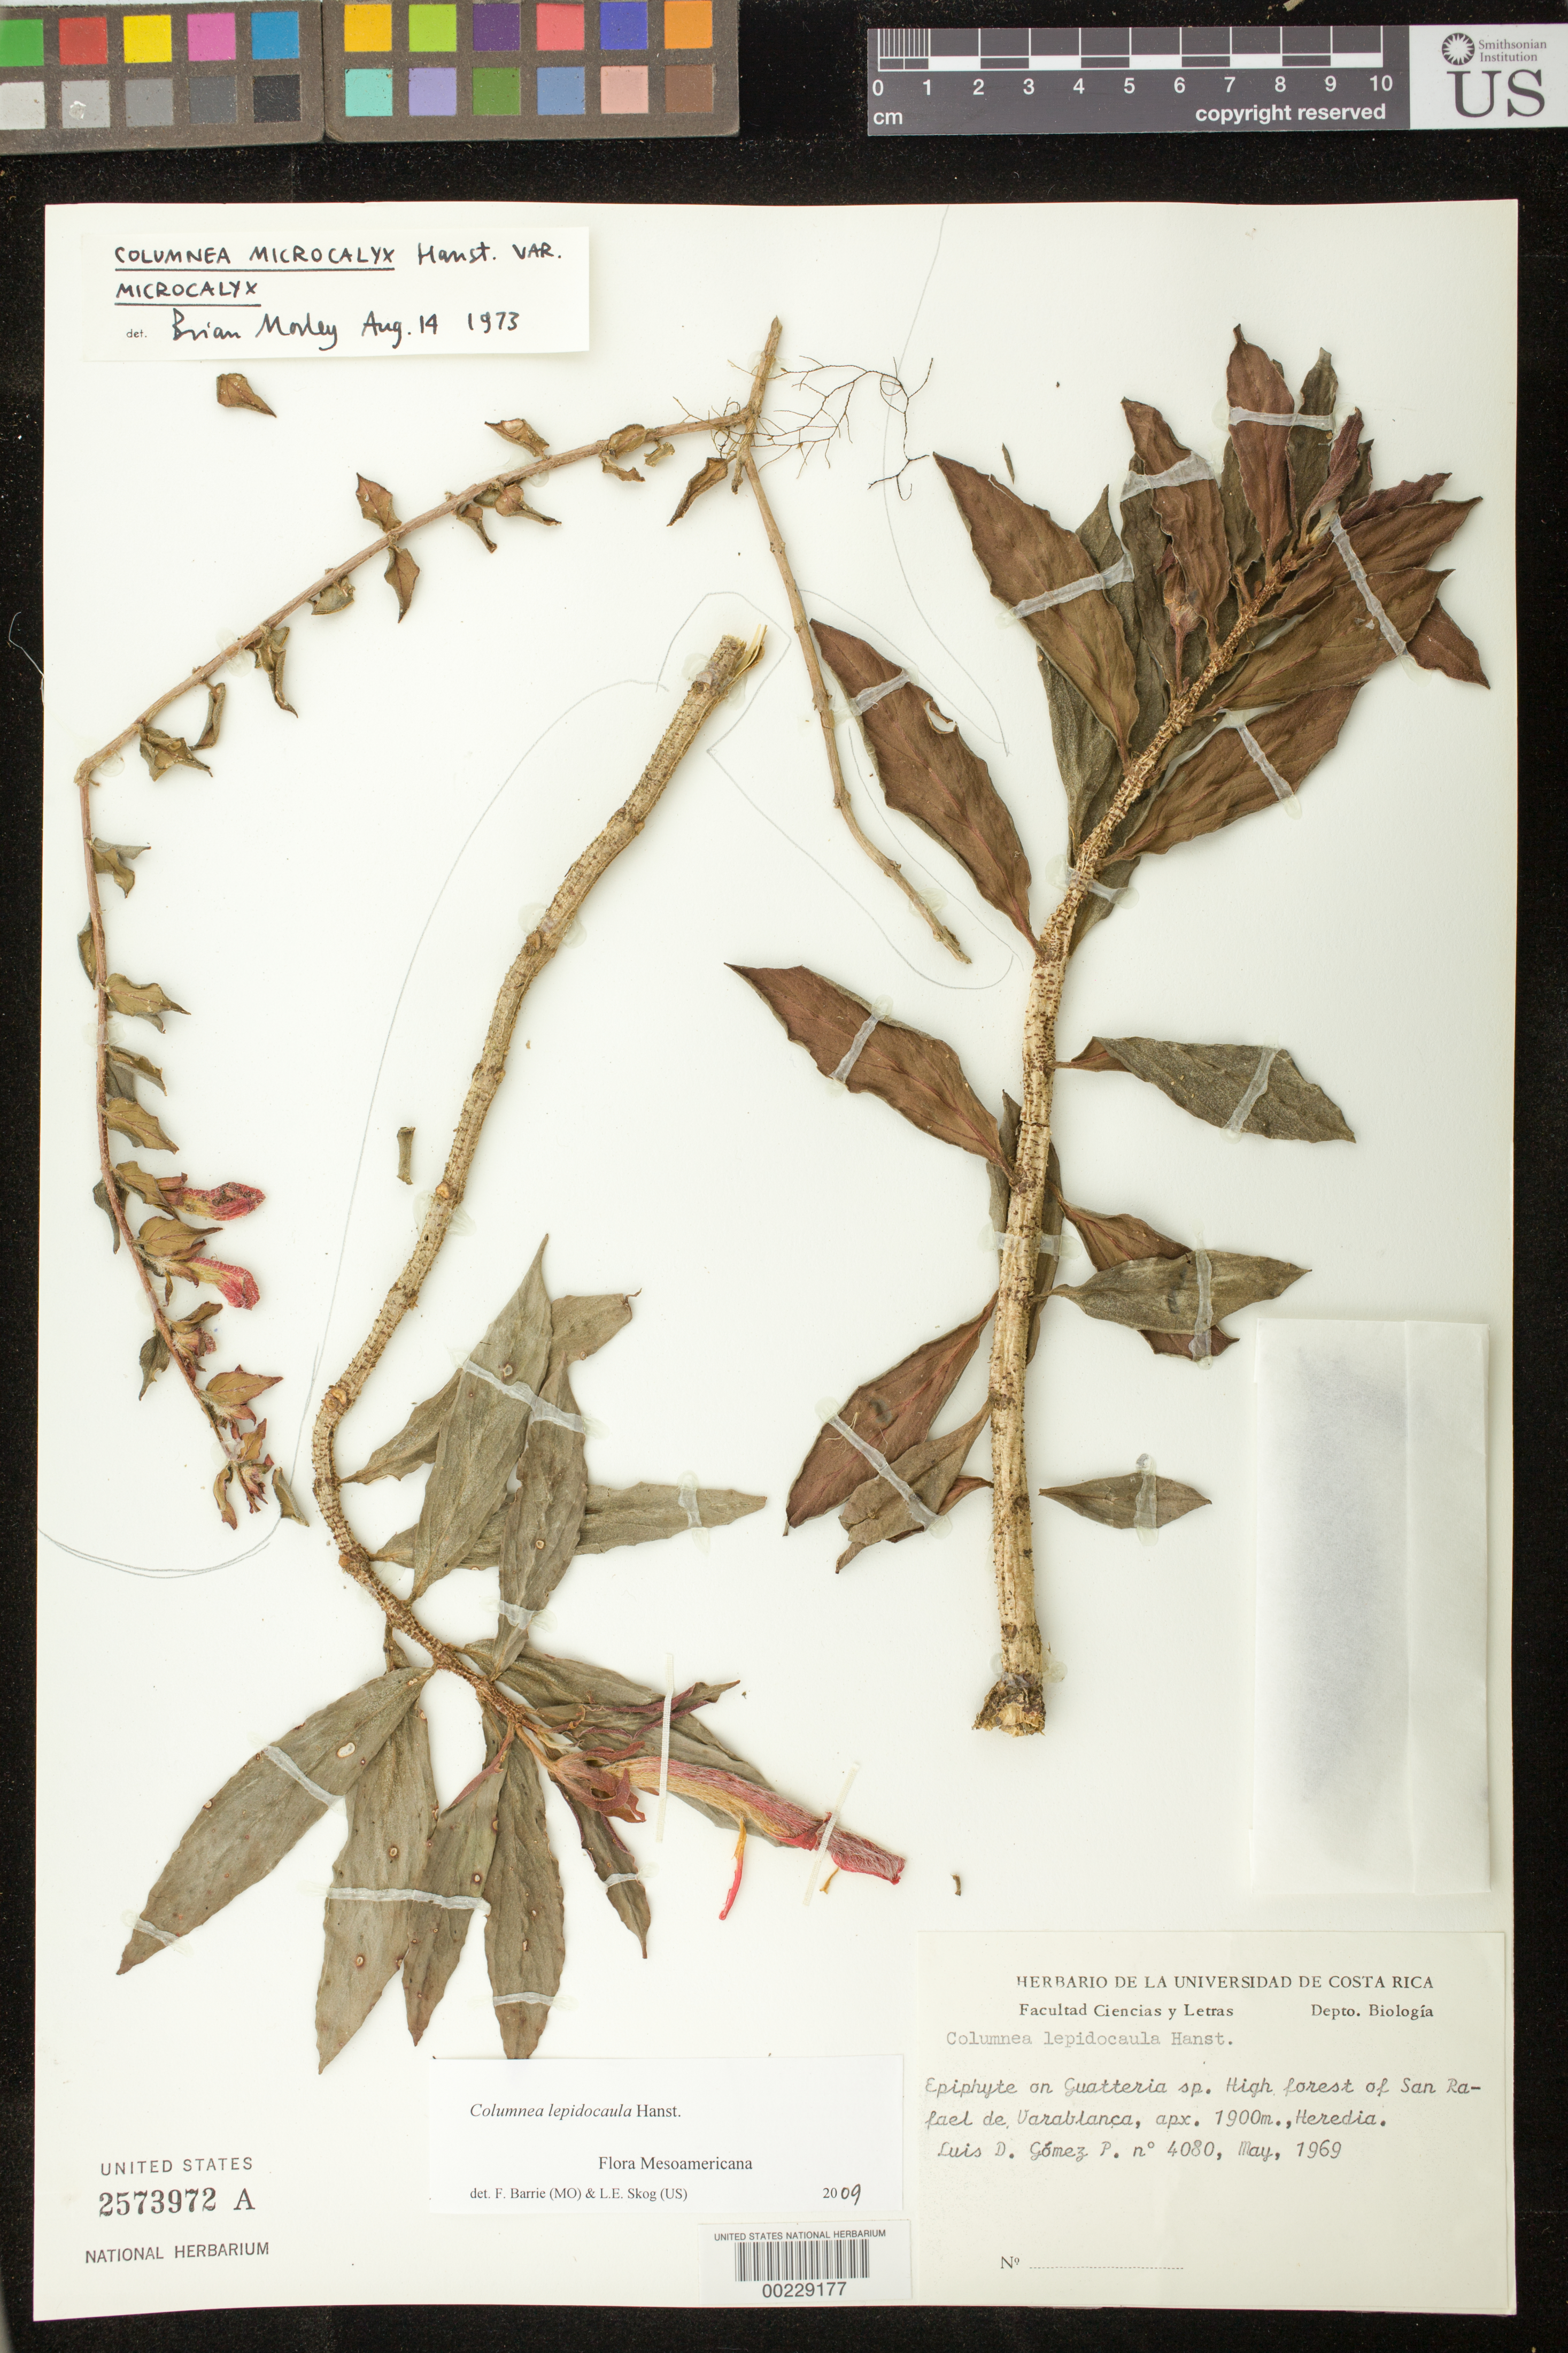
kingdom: Plantae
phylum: Tracheophyta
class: Magnoliopsida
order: Lamiales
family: Gesneriaceae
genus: Columnea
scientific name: Columnea lepidocaula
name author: Hanst.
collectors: L. D. Gómez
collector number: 4080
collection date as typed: May 1969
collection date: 1969-05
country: Costa Rica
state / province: Heredia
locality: San Rafael de Varablanca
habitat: High forest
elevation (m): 1900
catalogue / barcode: US 2573972A